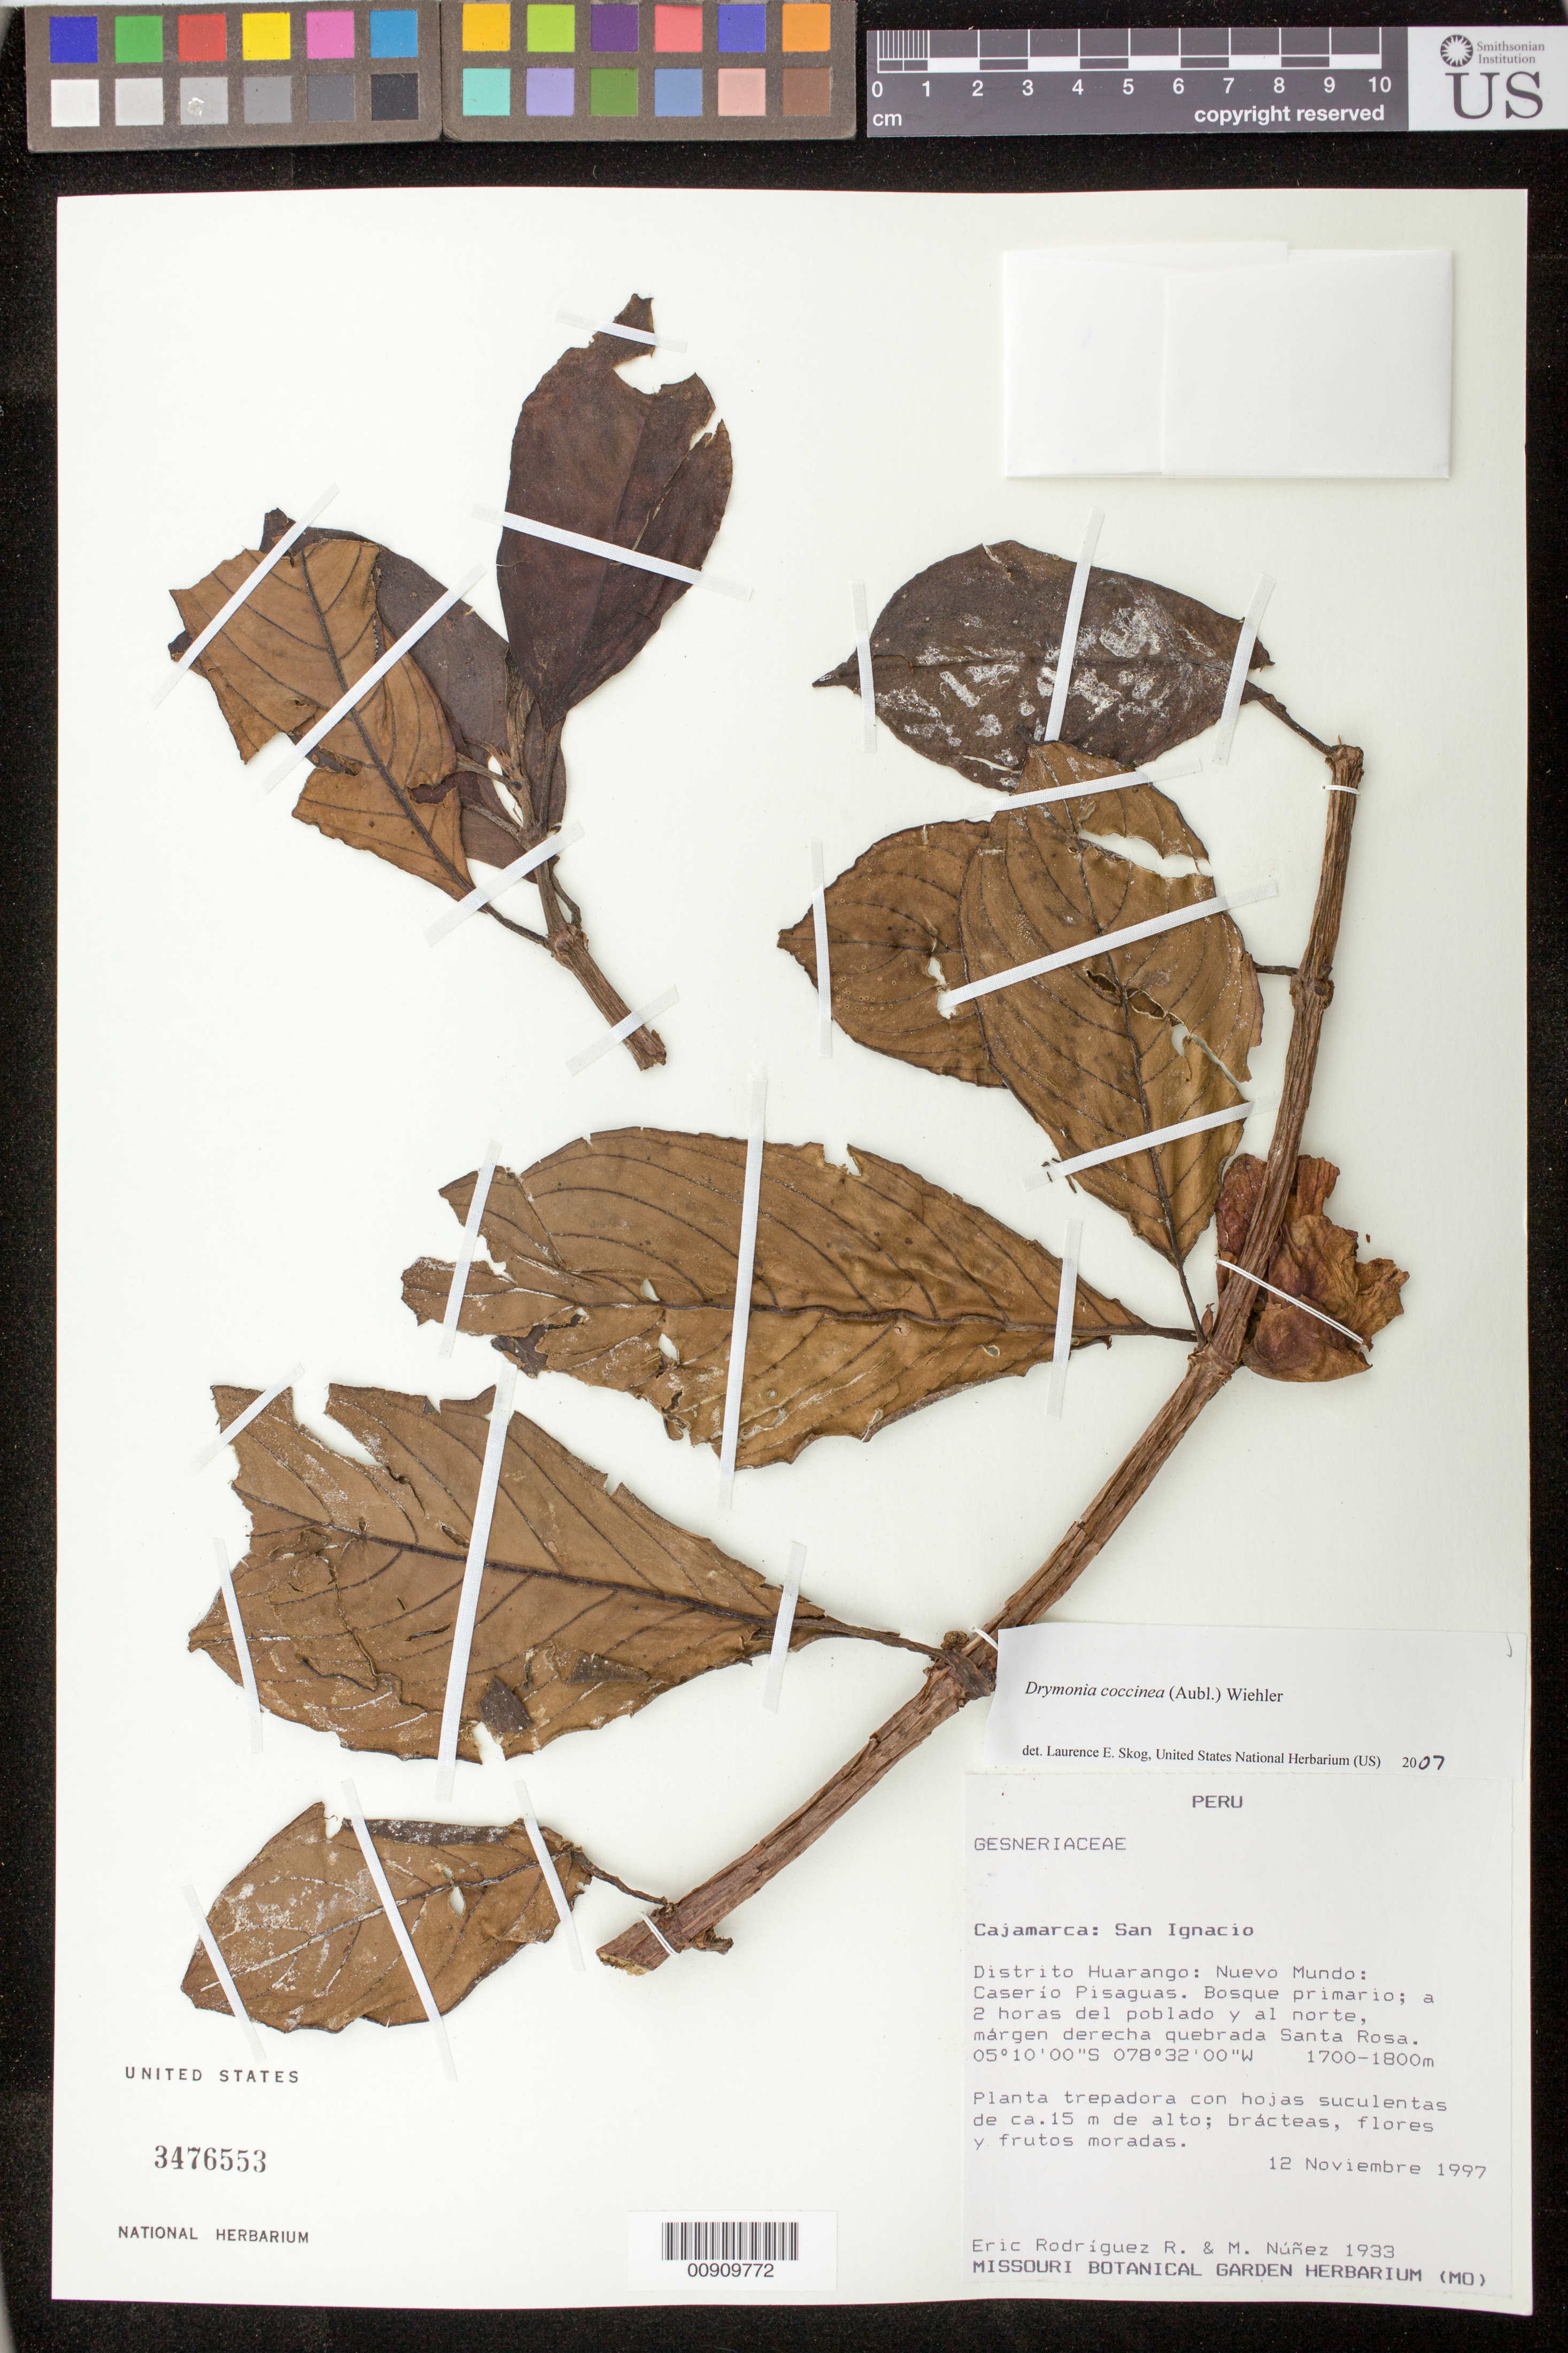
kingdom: Plantae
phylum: Tracheophyta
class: Magnoliopsida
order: Lamiales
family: Gesneriaceae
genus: Drymonia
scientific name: Drymonia coccinea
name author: (Aubl.) Wiehler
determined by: Skog, Laurence E.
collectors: E. Rodríguez R. & M. Núñez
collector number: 1933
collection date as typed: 12 Nov 1997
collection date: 1997-11-12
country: Peru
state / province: Cajamarca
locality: Cajamarca: San Ignacio. Distrito Huranango: Nuevo Mundo: Caserío Pisaguas, a 2 horas del poblado y al norte, margen derecha quebrada Santa Rosa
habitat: Bosque primario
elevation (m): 1700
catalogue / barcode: US 3476553